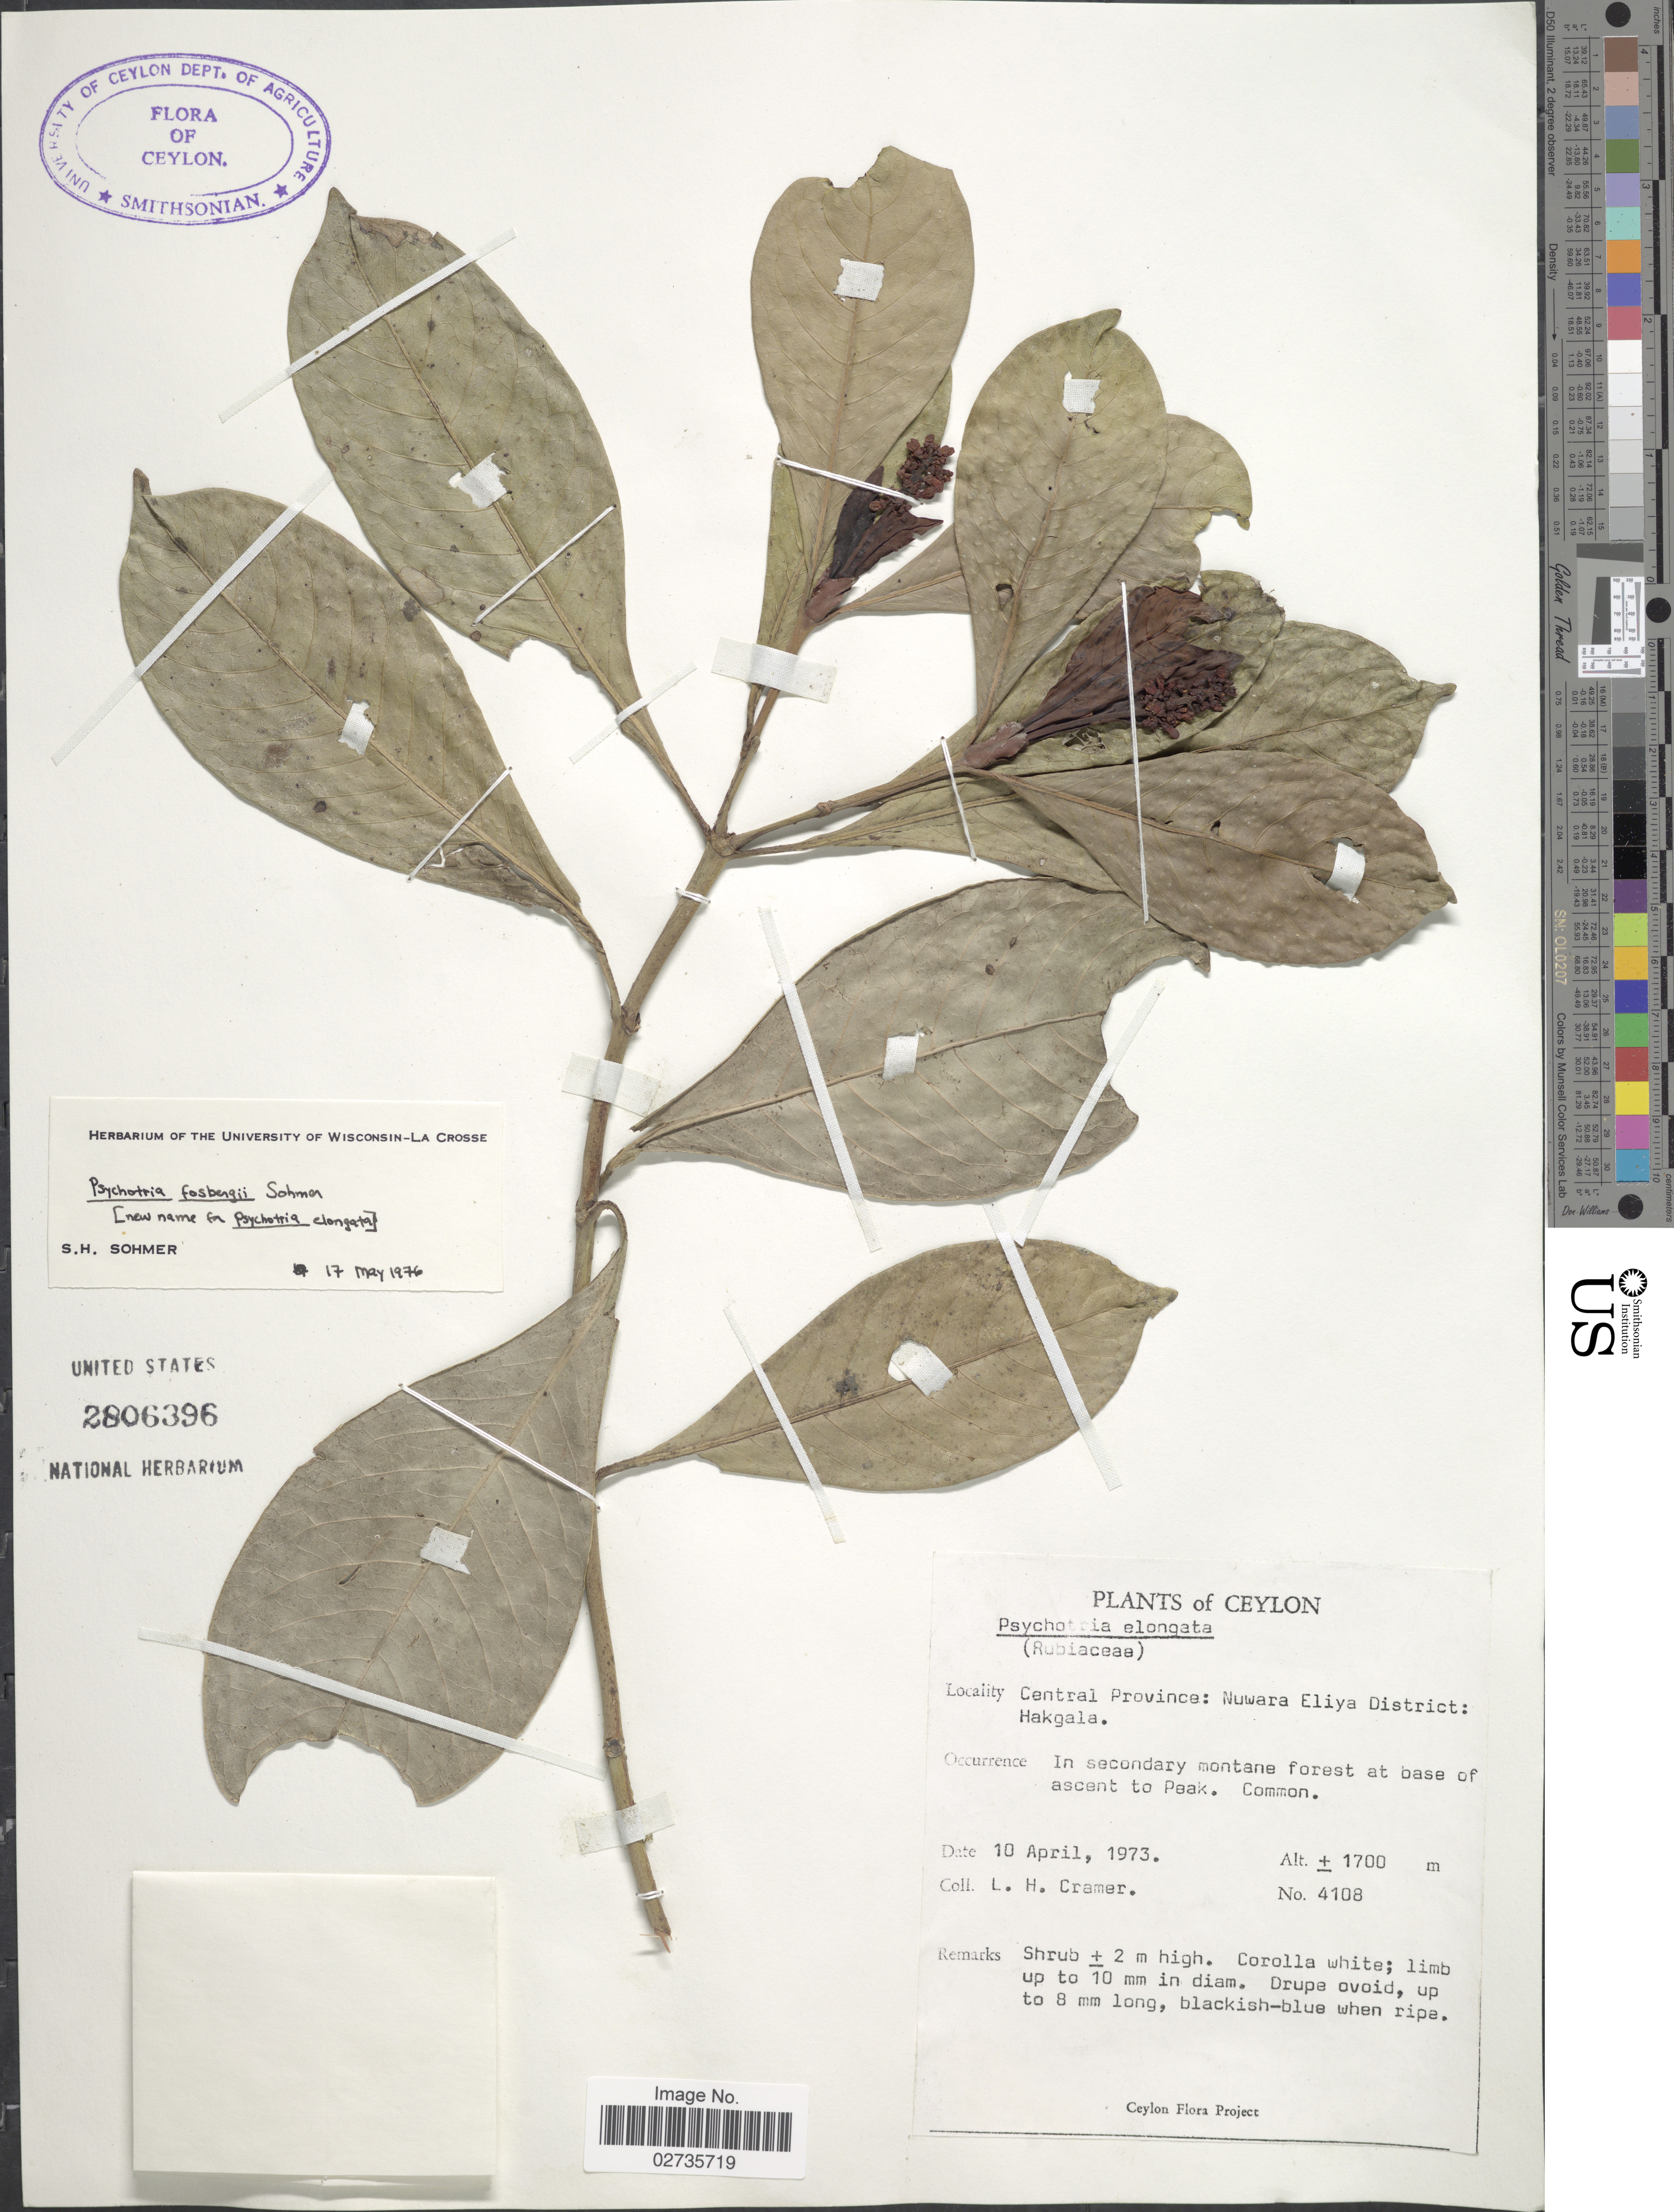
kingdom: Plantae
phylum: Tracheophyta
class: Magnoliopsida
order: Gentianales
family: Rubiaceae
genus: Psychotria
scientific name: Psychotria sohmeri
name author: Kiehn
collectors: L. H. Cramer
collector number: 4108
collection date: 1973-04-10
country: Sri Lanka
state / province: Central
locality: Ceylon, Nuwara Eliya District: Hakgala, In secondary montane forest at base of ascent to Peak. Common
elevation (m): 1700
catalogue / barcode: US 2806396